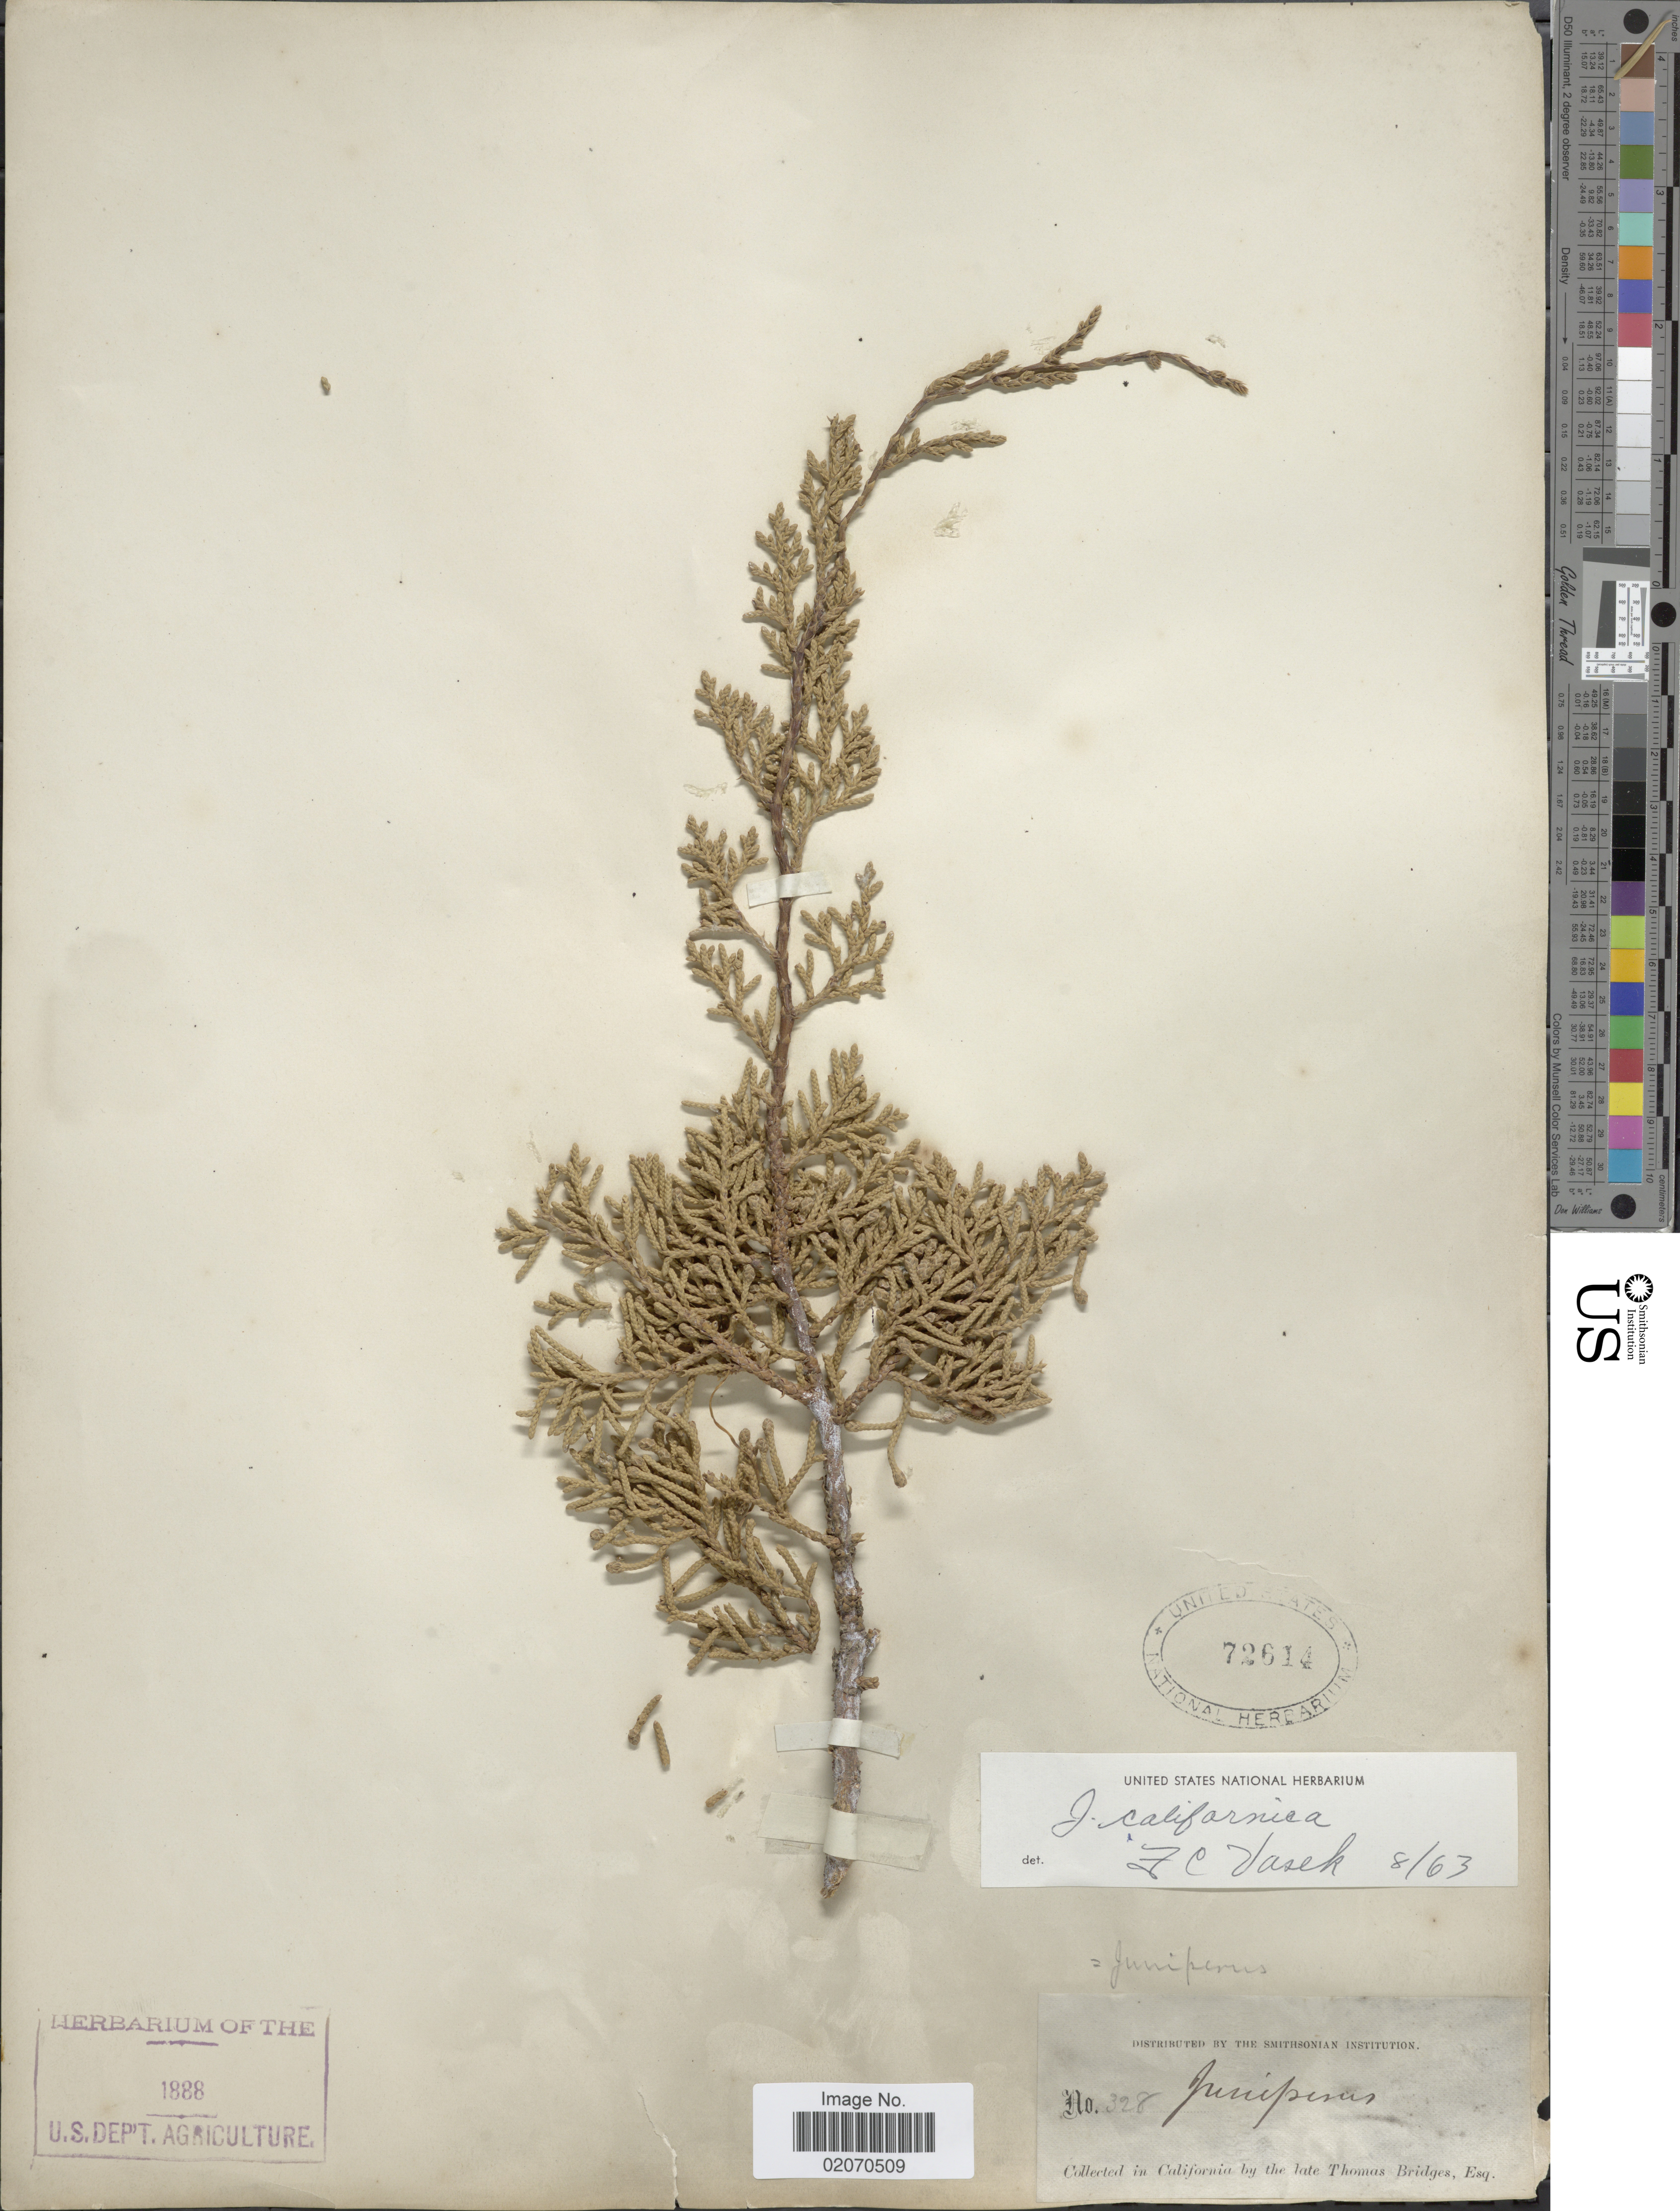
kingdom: Plantae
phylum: Tracheophyta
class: Pinopsida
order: Pinales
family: Cupressaceae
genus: Juniperus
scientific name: Juniperus californica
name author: Carrière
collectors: T. Bridges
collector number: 328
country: United States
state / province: California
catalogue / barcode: US 72614